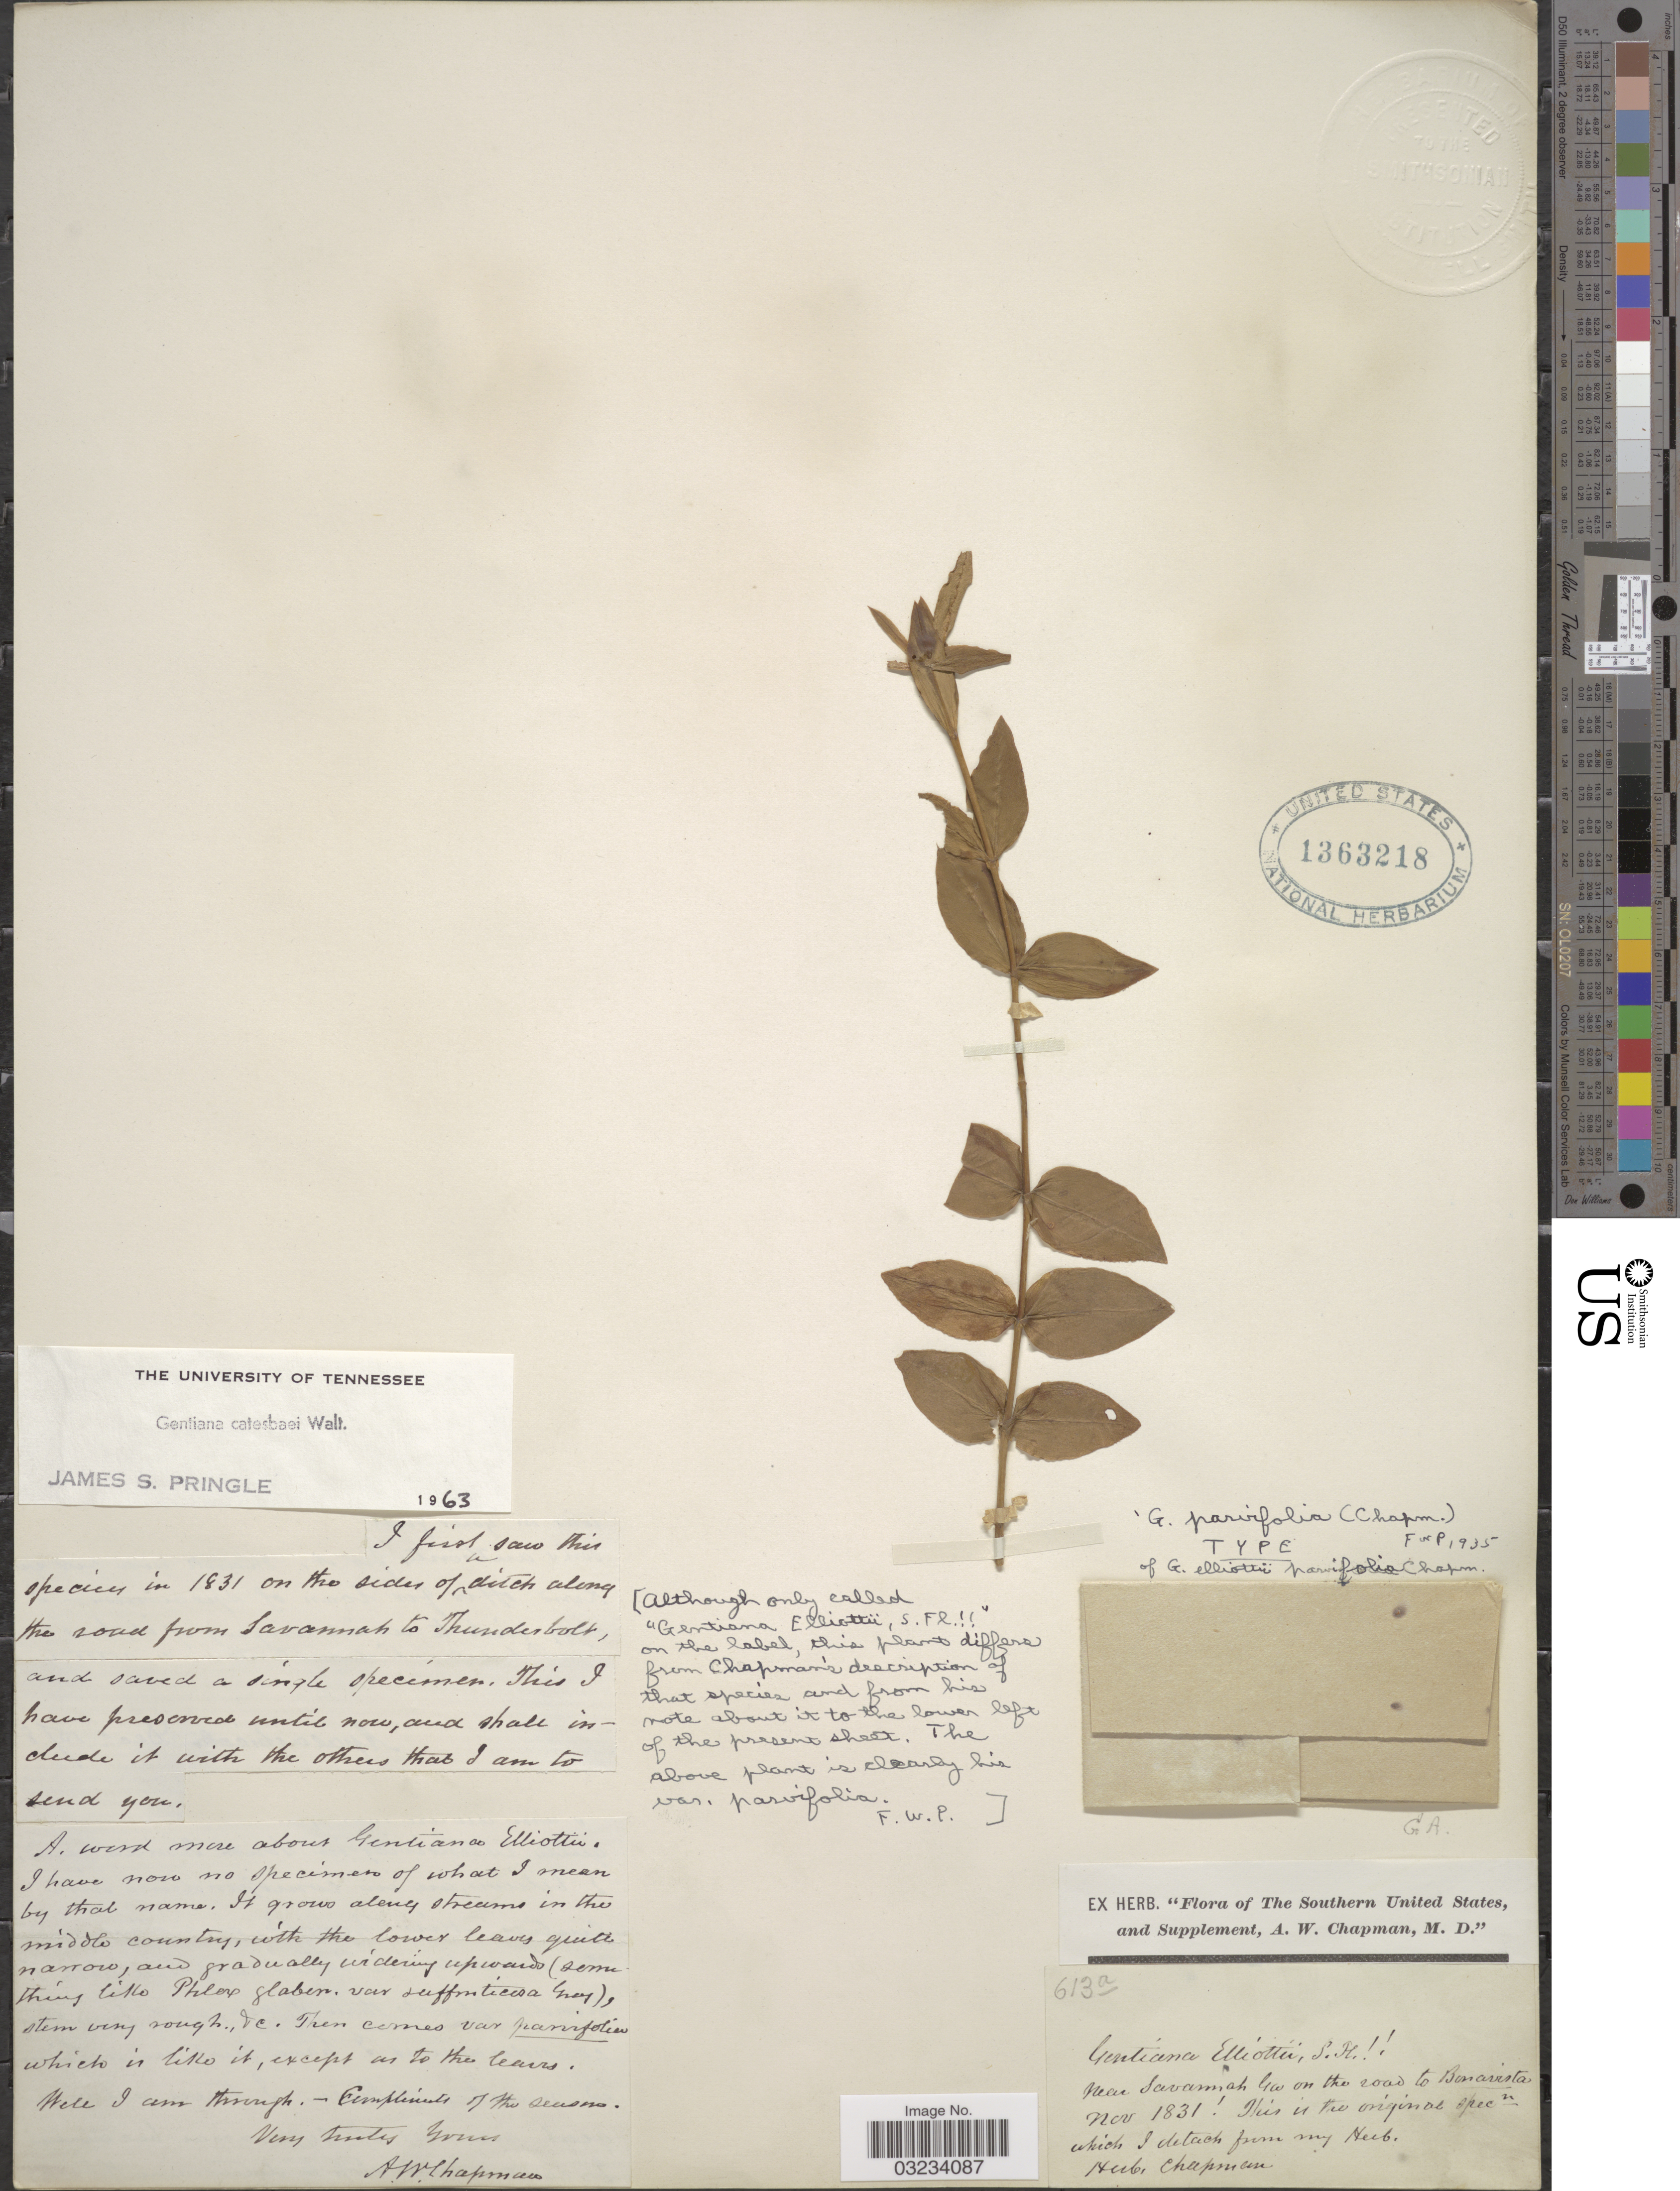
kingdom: Plantae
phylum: Tracheophyta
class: Magnoliopsida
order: Gentianales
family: Gentianaceae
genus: Gentiana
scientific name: Gentiana catesbaei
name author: Walter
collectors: ex herb. A.W. Chapman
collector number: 613a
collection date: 1831-11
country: United States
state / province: Georgia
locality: The Southern United States, Near Savannah Ga on the road to Buenavista.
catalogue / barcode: US 1363218